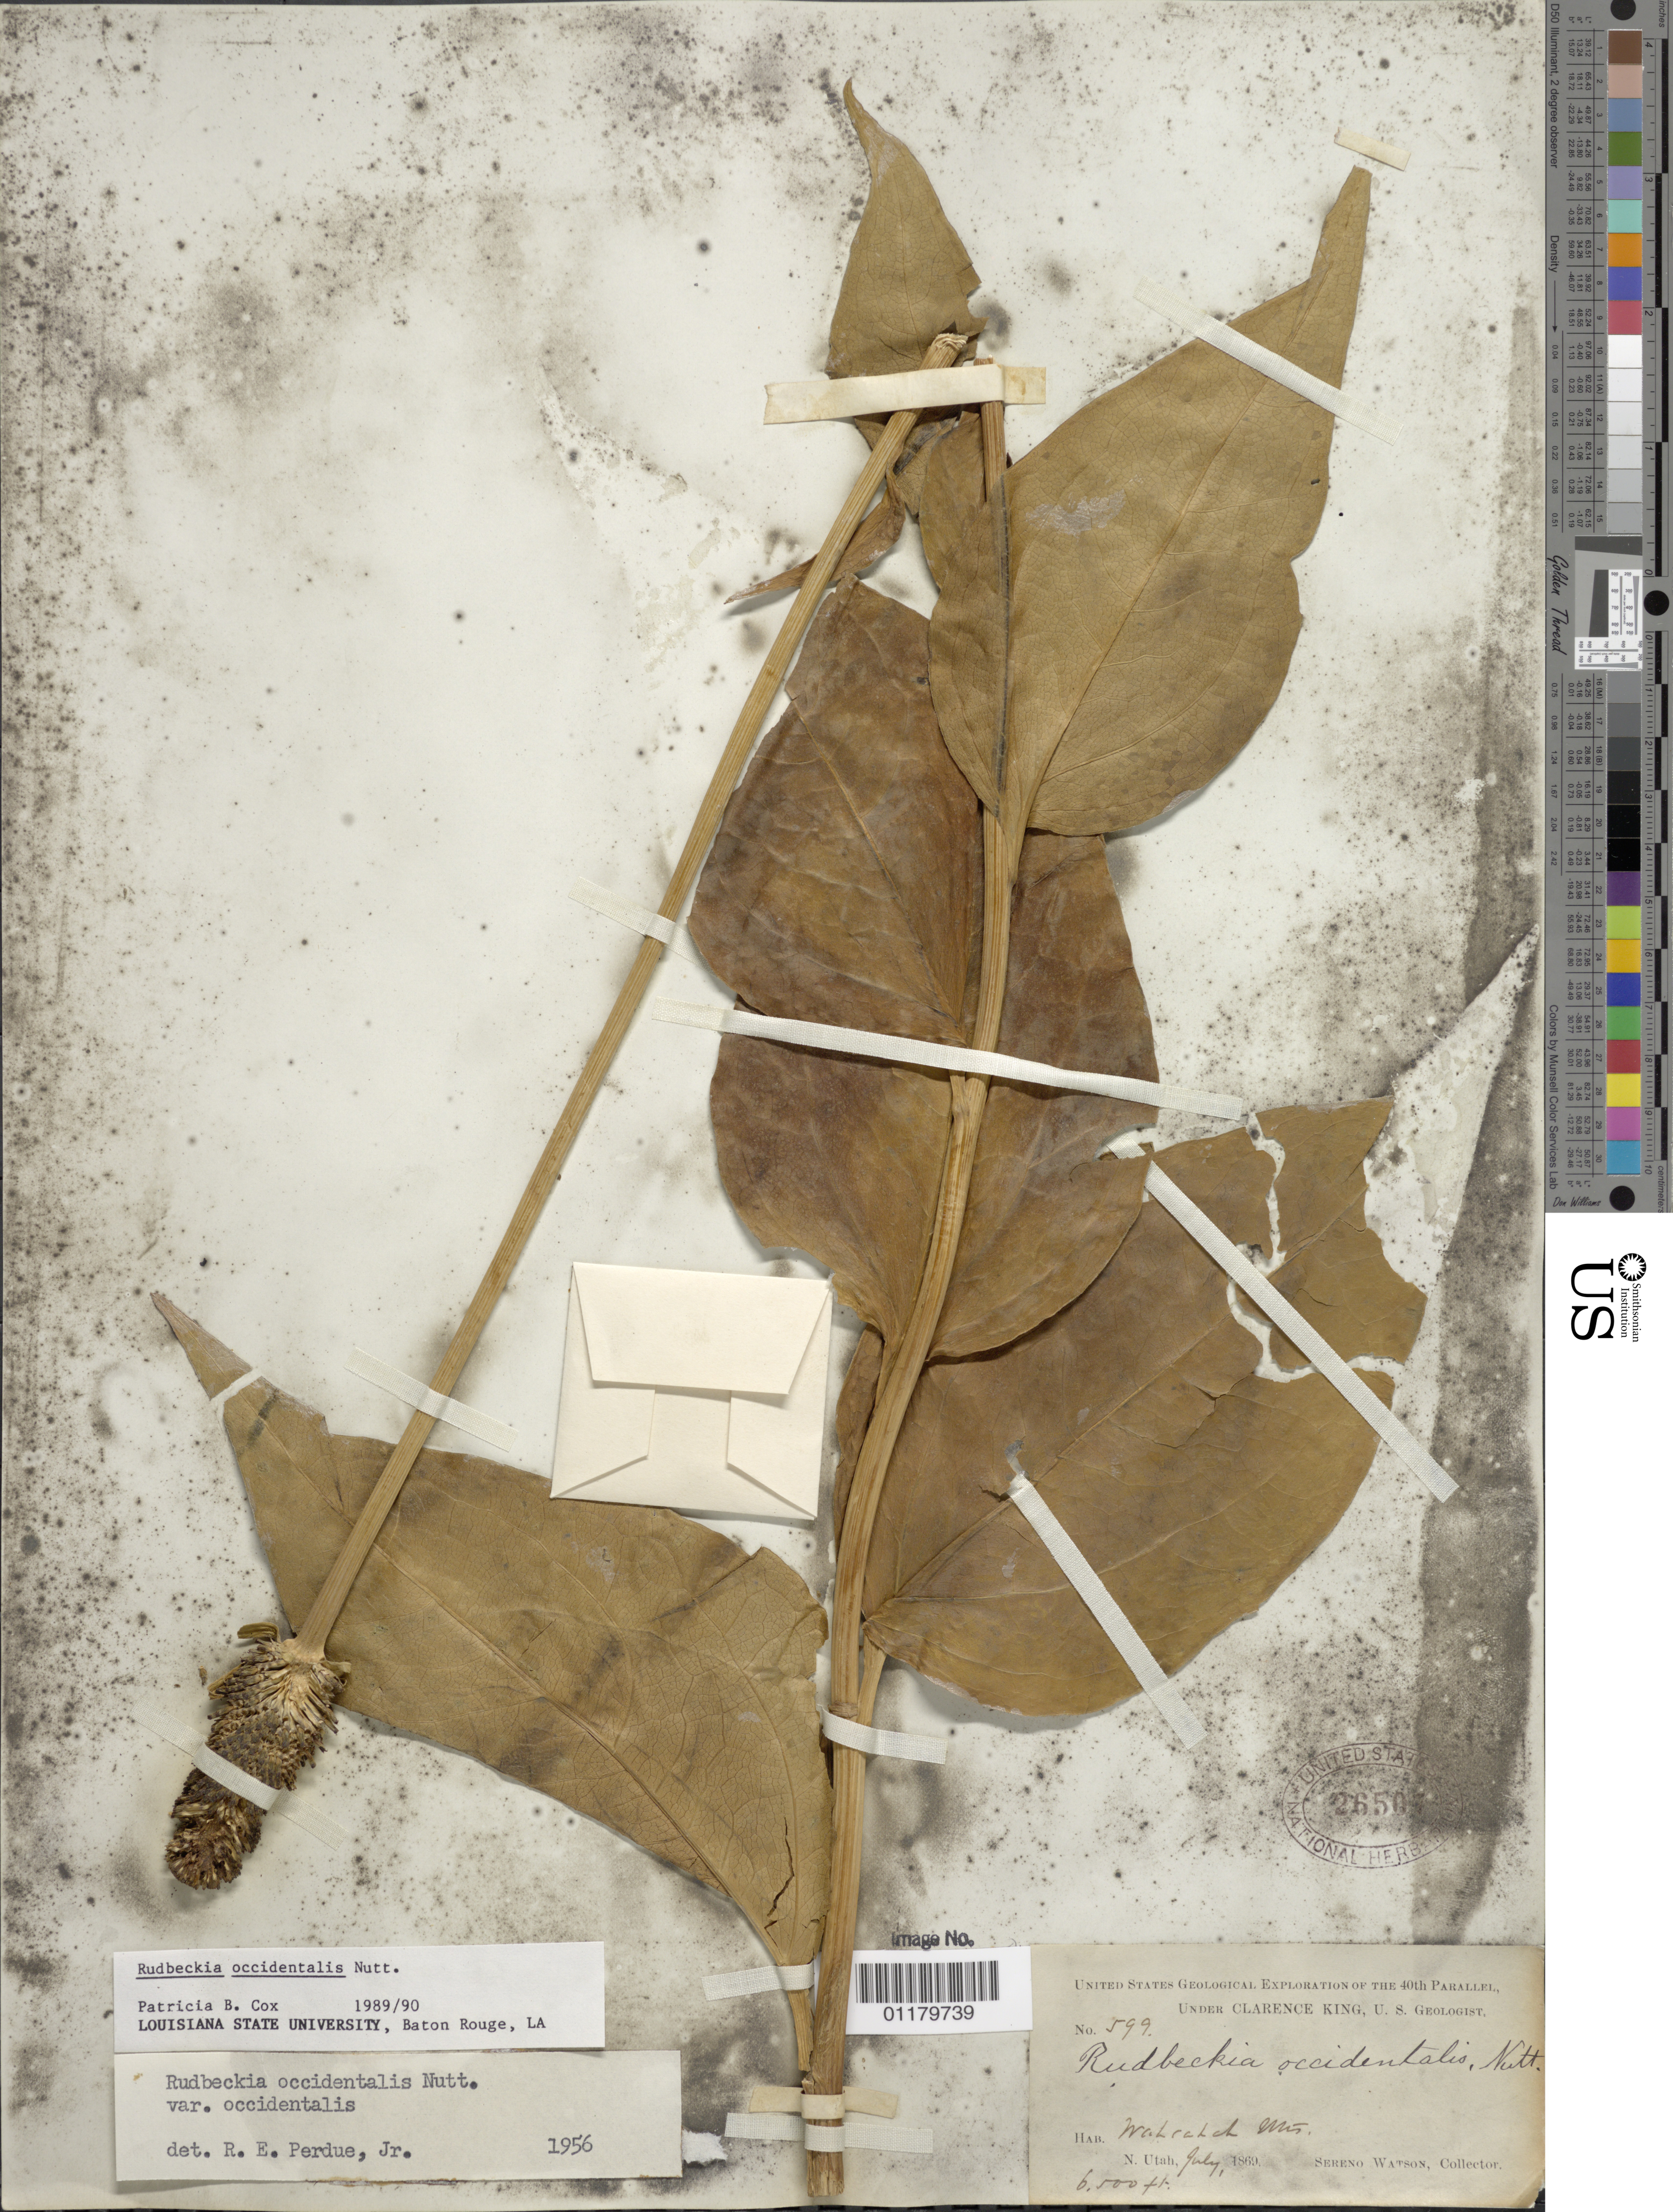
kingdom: Plantae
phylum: Tracheophyta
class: Magnoliopsida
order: Asterales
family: Asteraceae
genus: Rudbeckia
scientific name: Rudbeckia occidentalis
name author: Nutt.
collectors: S. Watson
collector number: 599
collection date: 1869-07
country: United States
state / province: Utah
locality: Wasatch Mts.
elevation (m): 1981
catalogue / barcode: US 26507